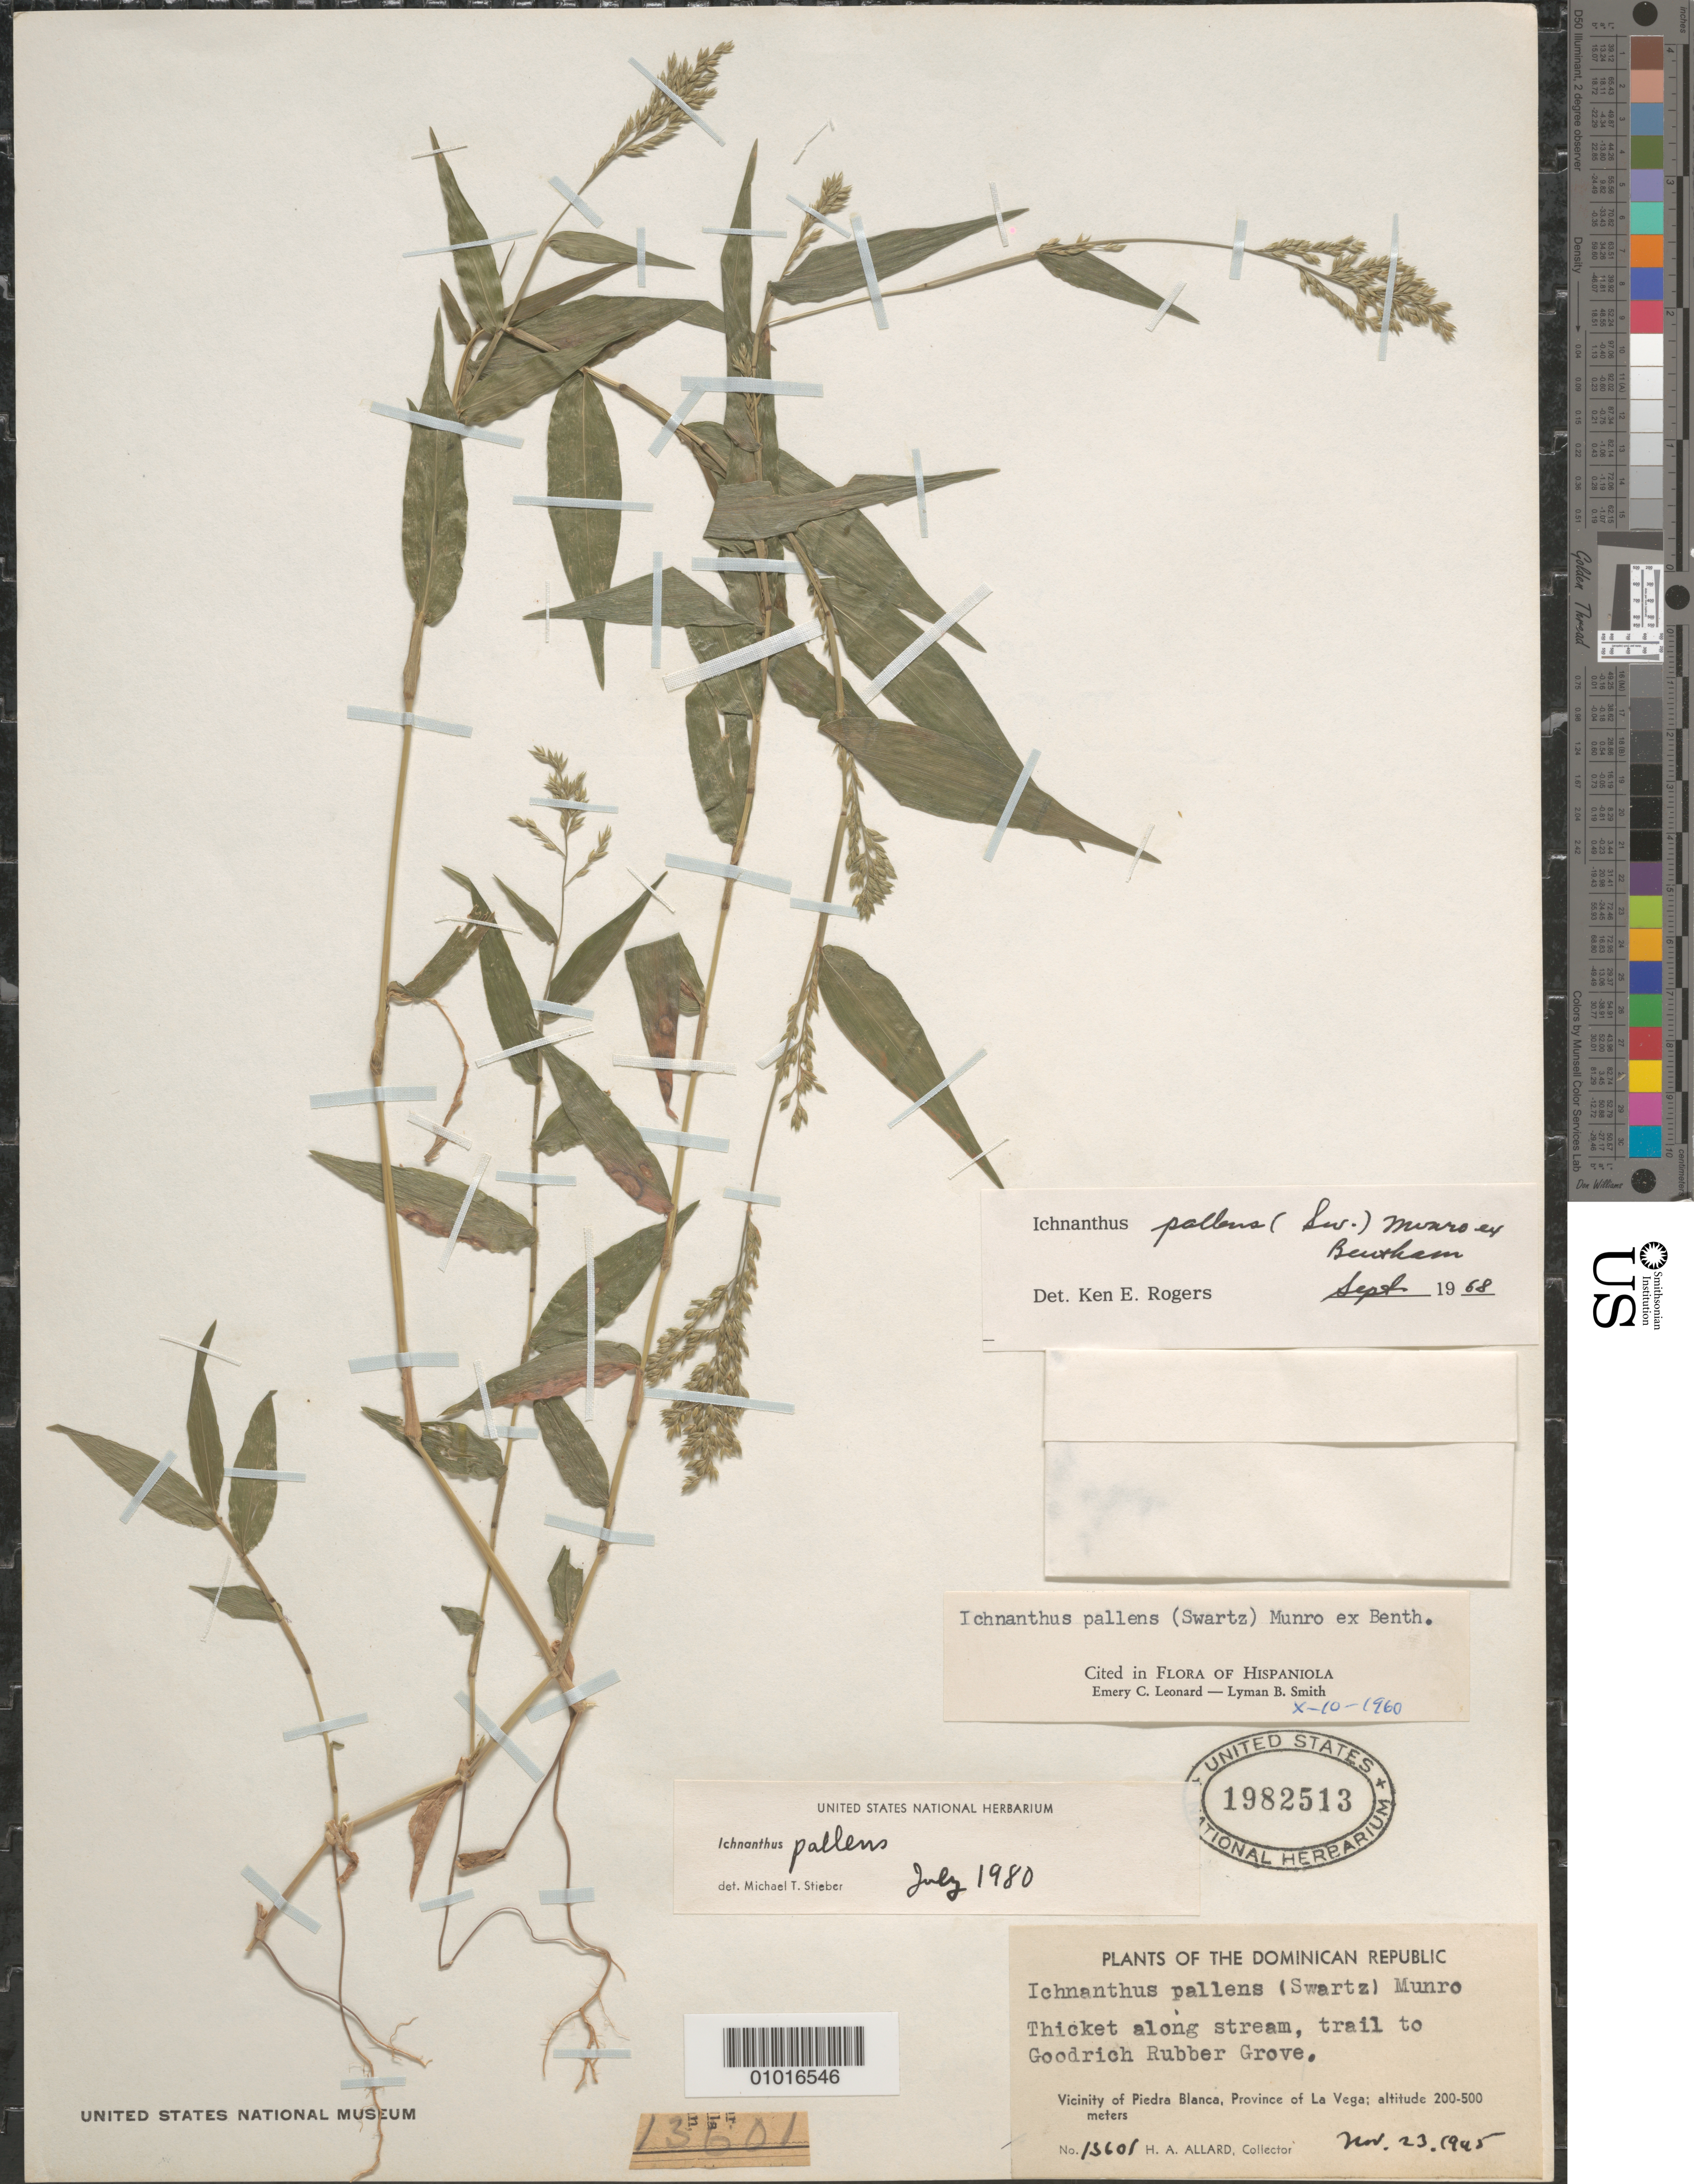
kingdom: Plantae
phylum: Tracheophyta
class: Liliopsida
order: Poales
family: Poaceae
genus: Ichnanthus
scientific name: Ichnanthus pallens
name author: (Sw.) Munro ex Benth.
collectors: H. A. Allard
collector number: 13601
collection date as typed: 23 Nov 1945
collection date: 1945-11-23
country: Dominican Republic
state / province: La Vega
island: Hispaniola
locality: Vicinity of Piedra Blanca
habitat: thicket along stream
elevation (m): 200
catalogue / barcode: US 1982513